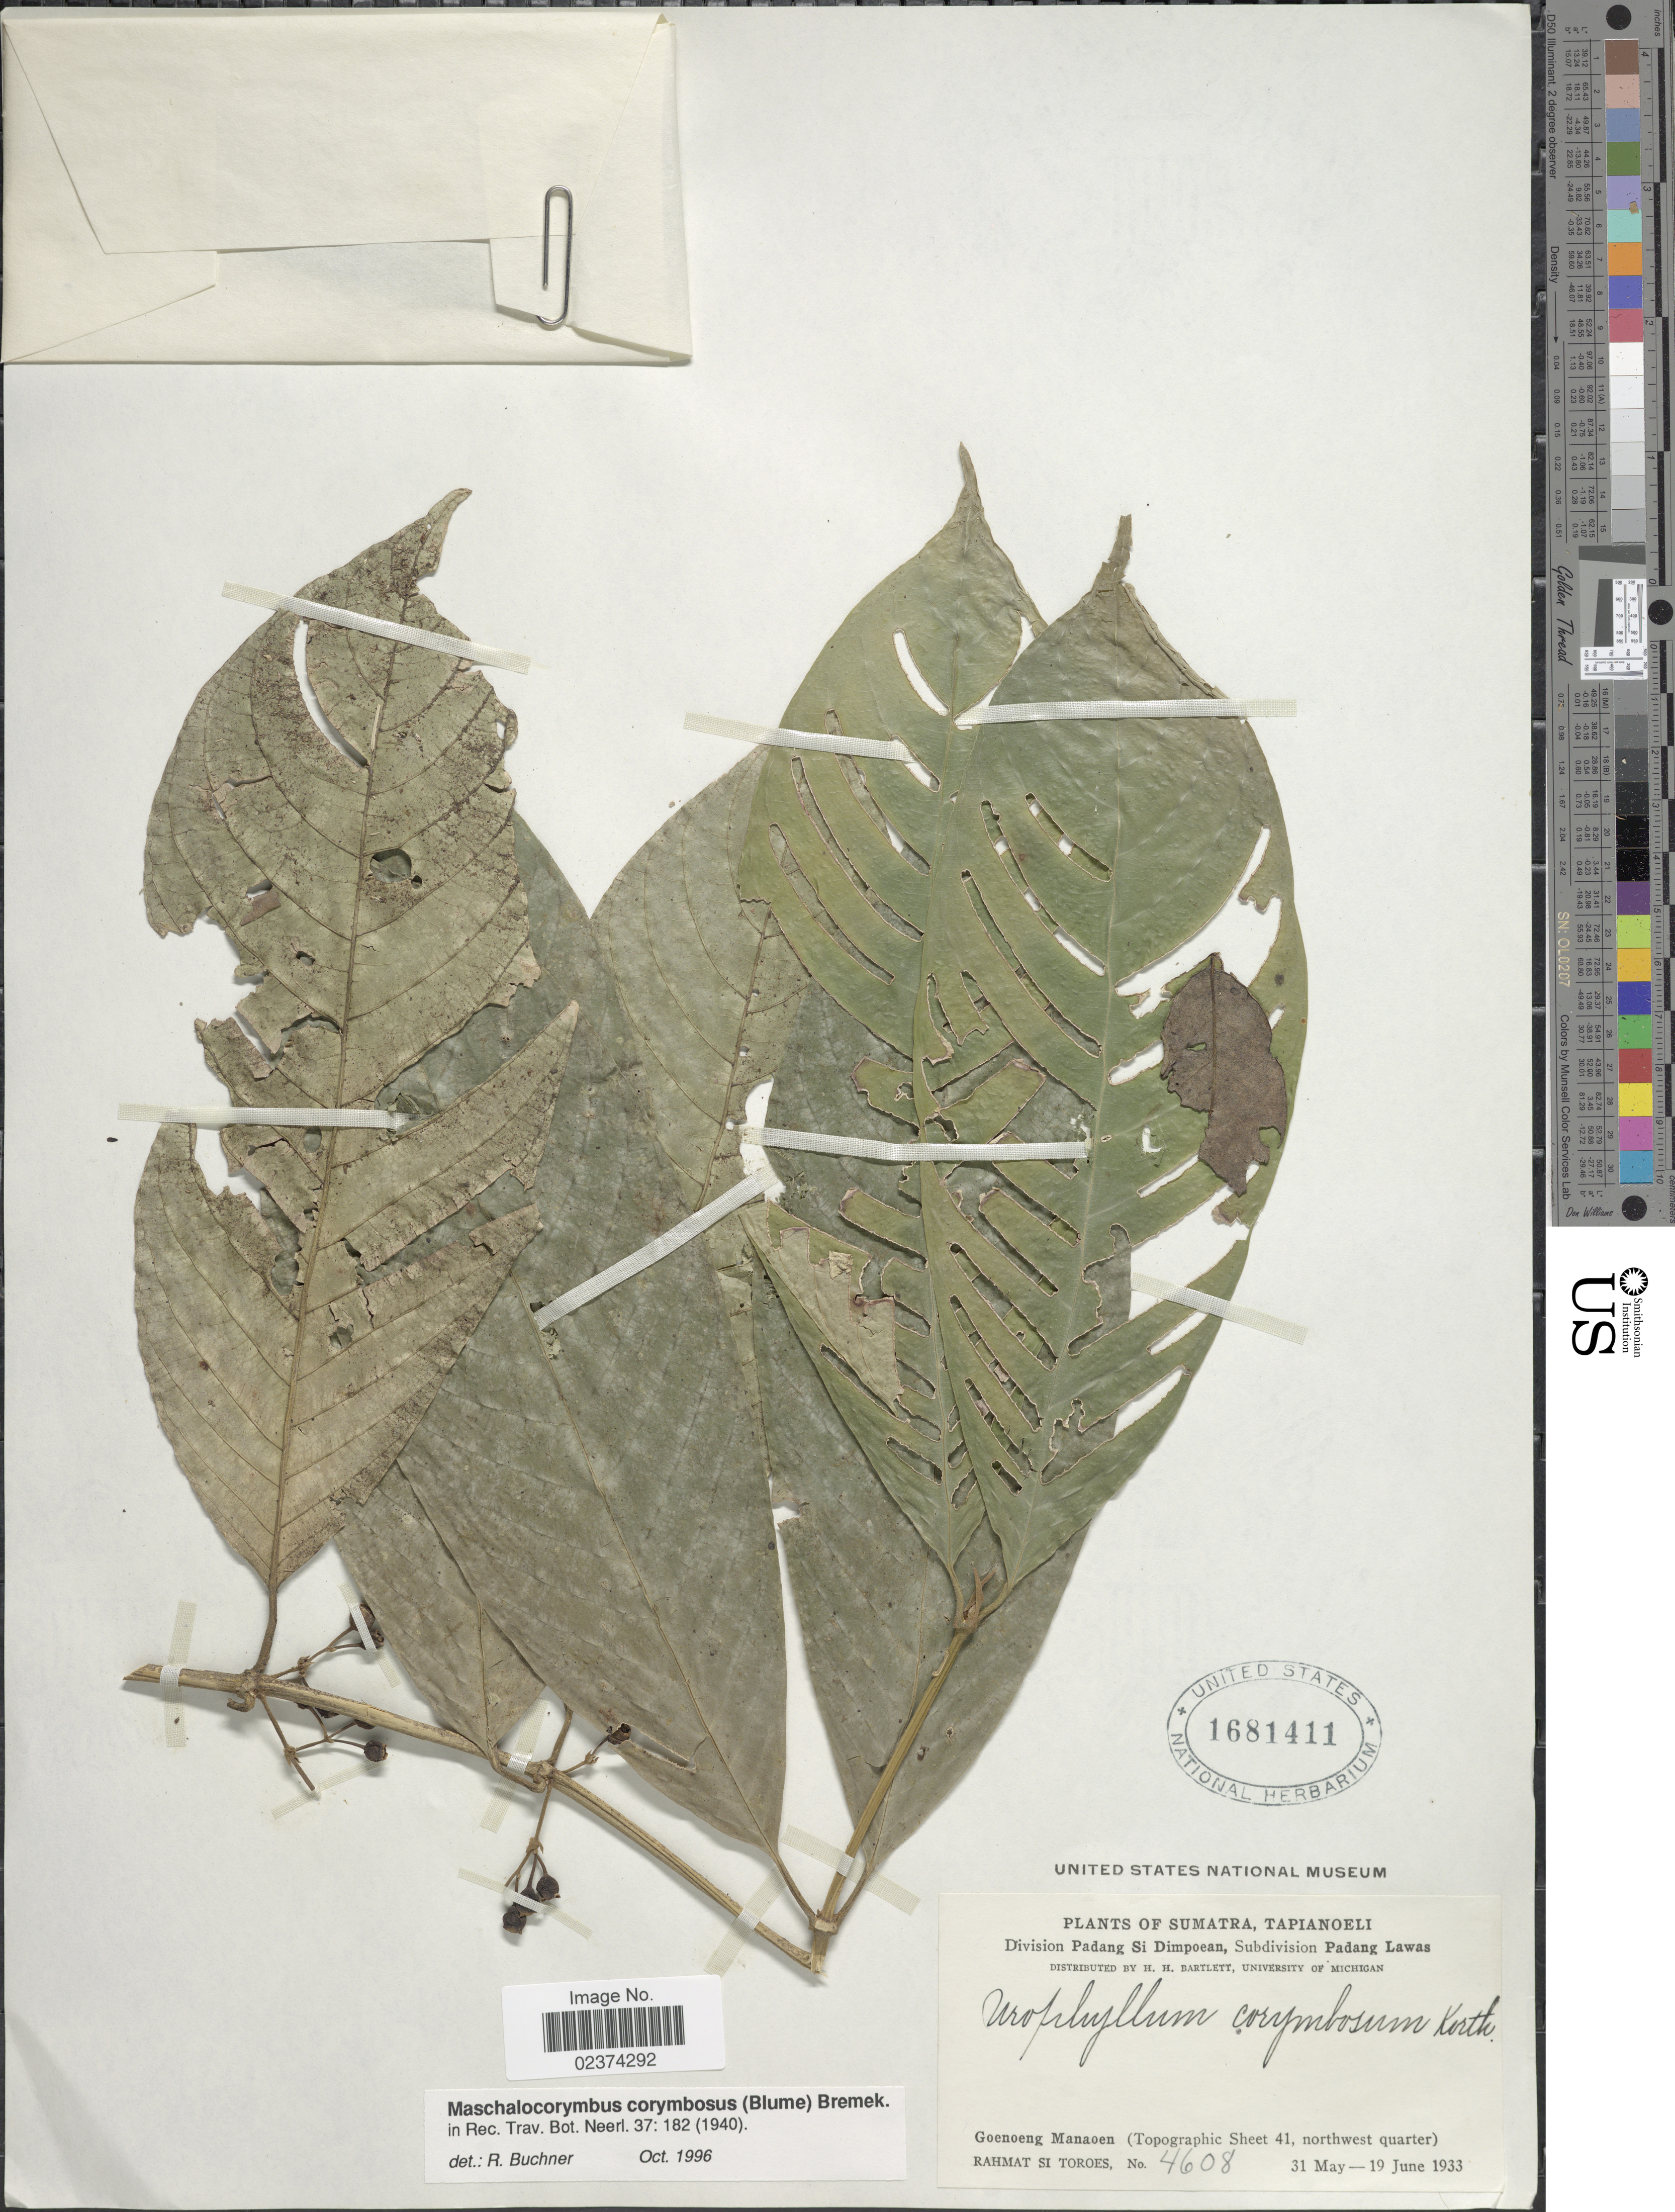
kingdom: Plantae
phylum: Tracheophyta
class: Magnoliopsida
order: Gentianales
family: Rubiaceae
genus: Maschalocorymbus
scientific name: Maschalocorymbus corymbosus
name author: (Blume) Bremek.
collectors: Rahmat Si Boeea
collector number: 4608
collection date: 1933-05-31/1933-06-19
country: Indonesia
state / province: Sumatra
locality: Sumatra, Tapianoeli. Division Padang Si Dimpoean, Subdivision Padang Lawas. Goenoeng Manaoen (Topographic Sheet 41, northwest quarter)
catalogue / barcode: US 1681411